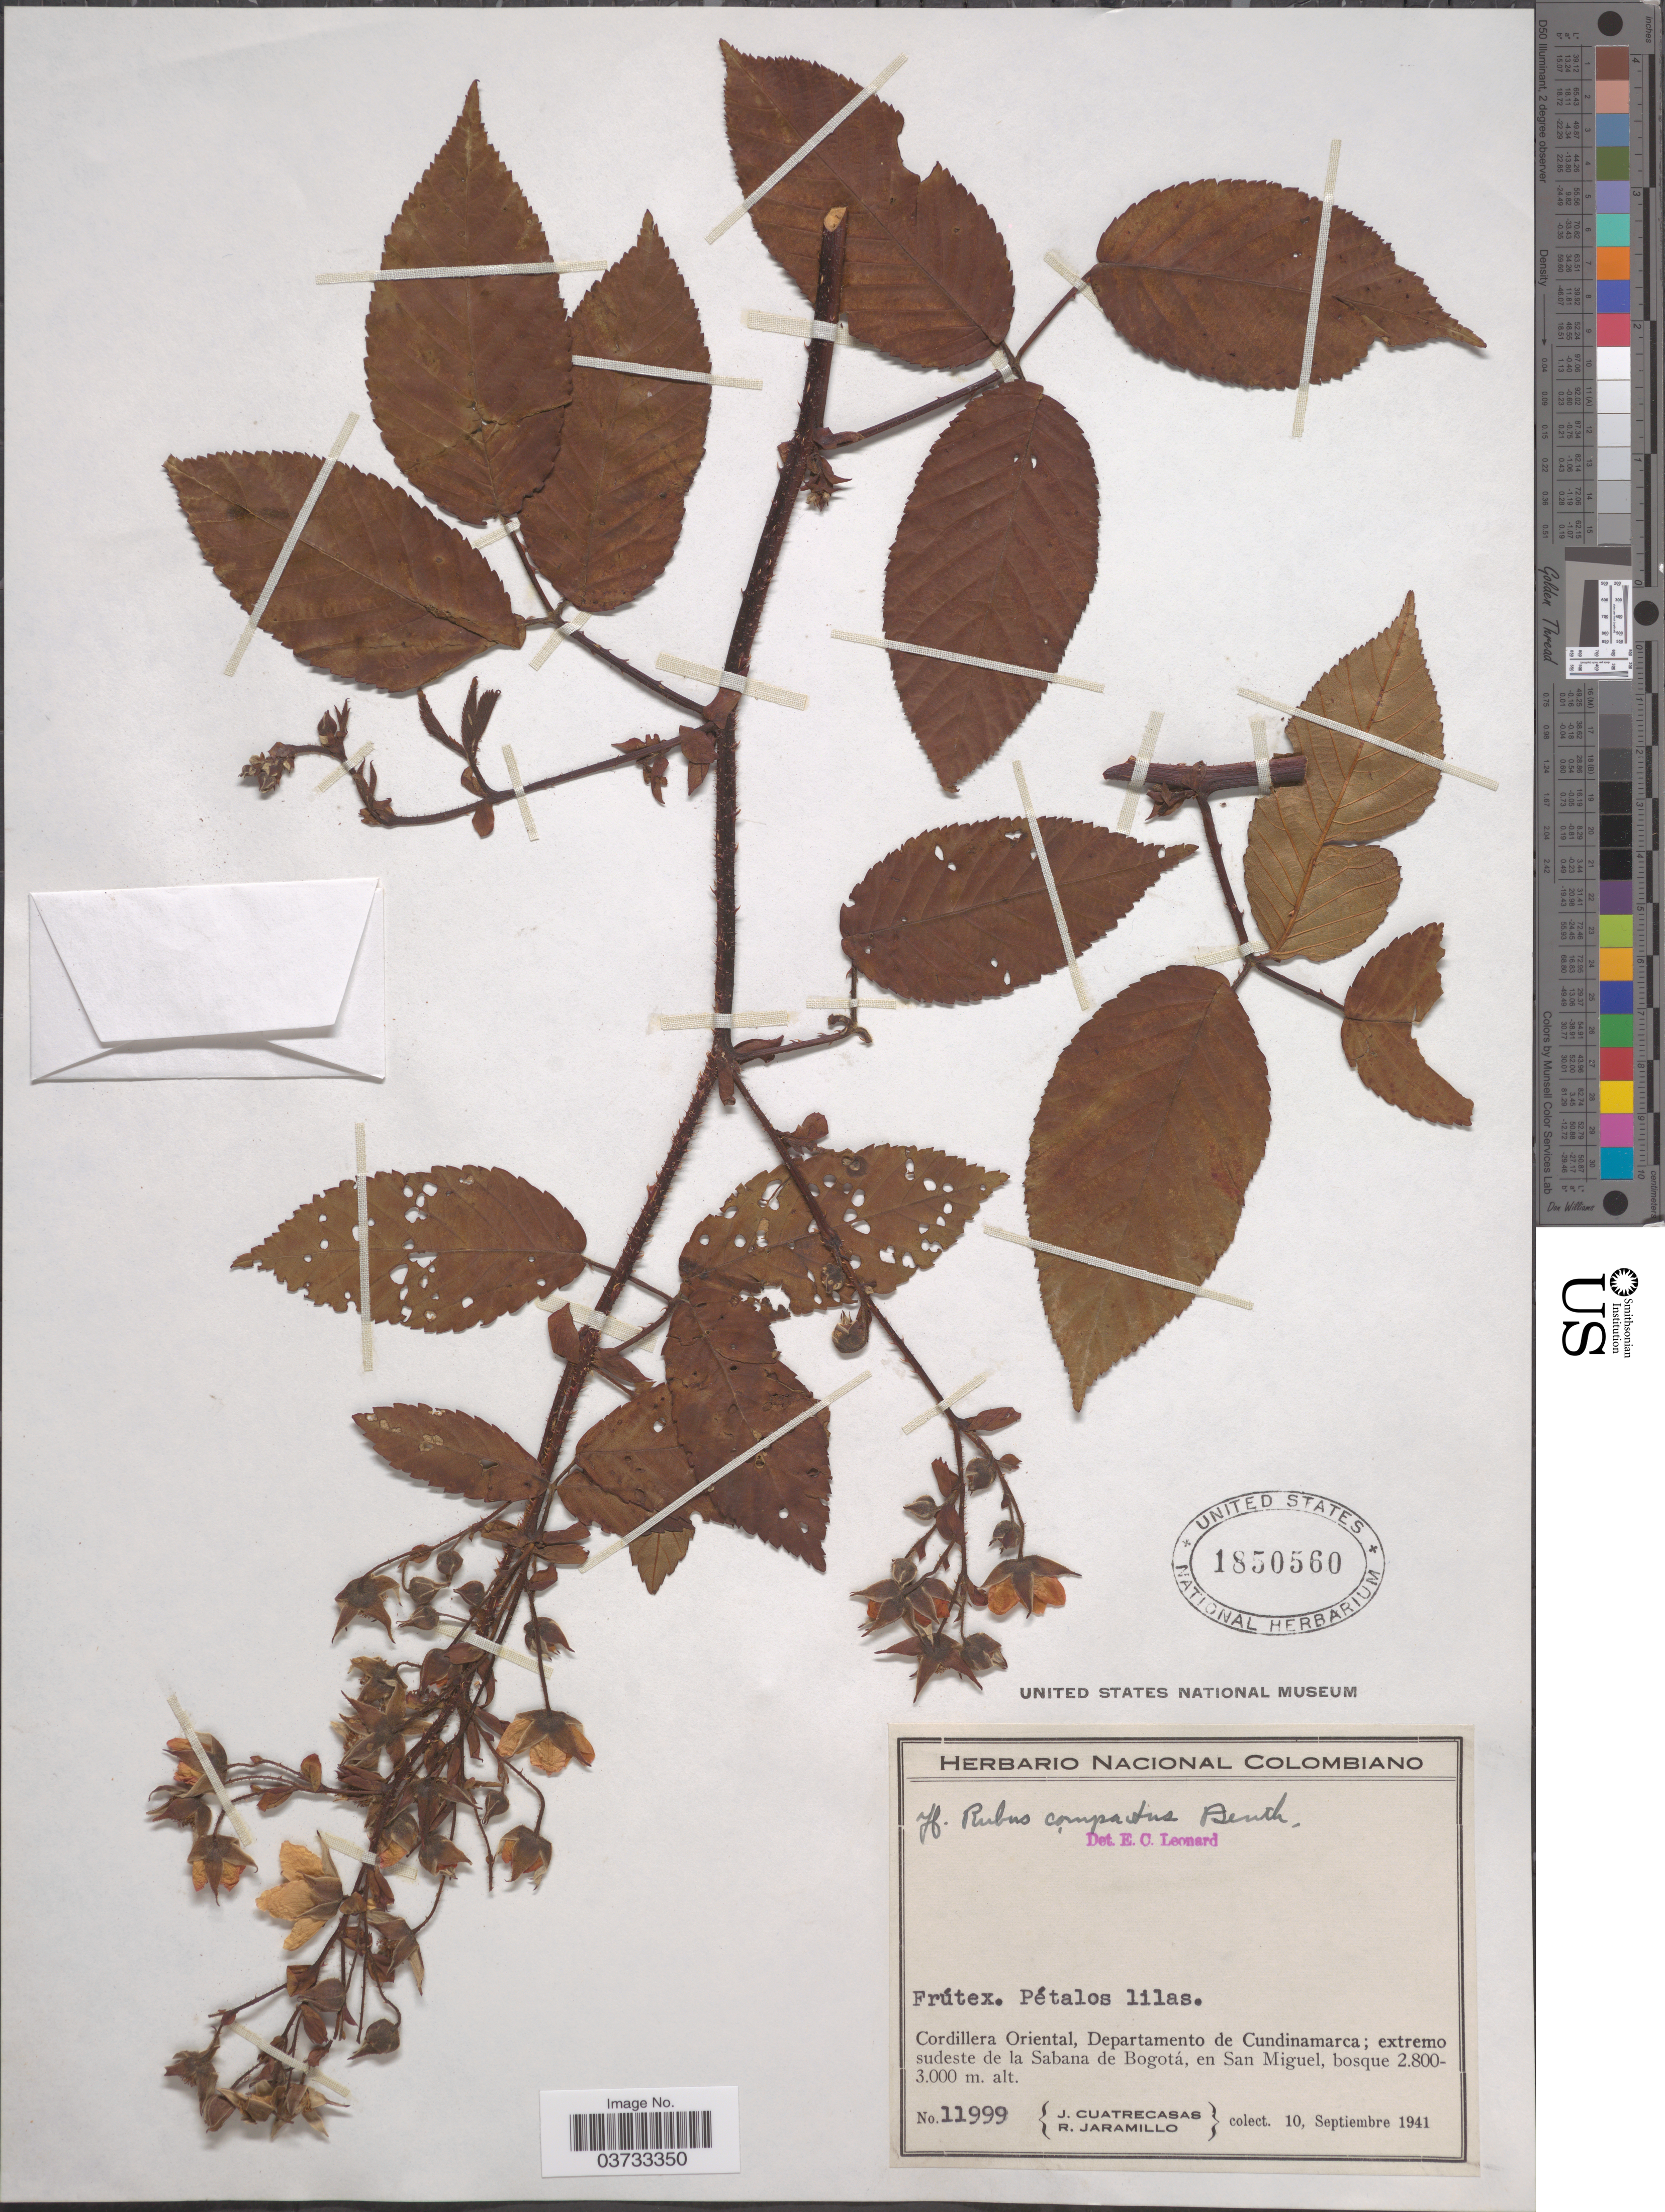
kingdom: Plantae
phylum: Tracheophyta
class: Magnoliopsida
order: Rosales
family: Rosaceae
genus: Rubus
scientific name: Rubus compactus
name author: Benth.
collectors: J. Cuatrecasas & R. Jaramillo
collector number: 11999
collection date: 1941-09-10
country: Colombia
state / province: Cundinamarca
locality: Cordillera Oriental, Departamento de Cundinamarca; extremo sudeste de la Sabana de Bogotá, en San Miguel.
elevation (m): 2800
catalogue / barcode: US 1850560